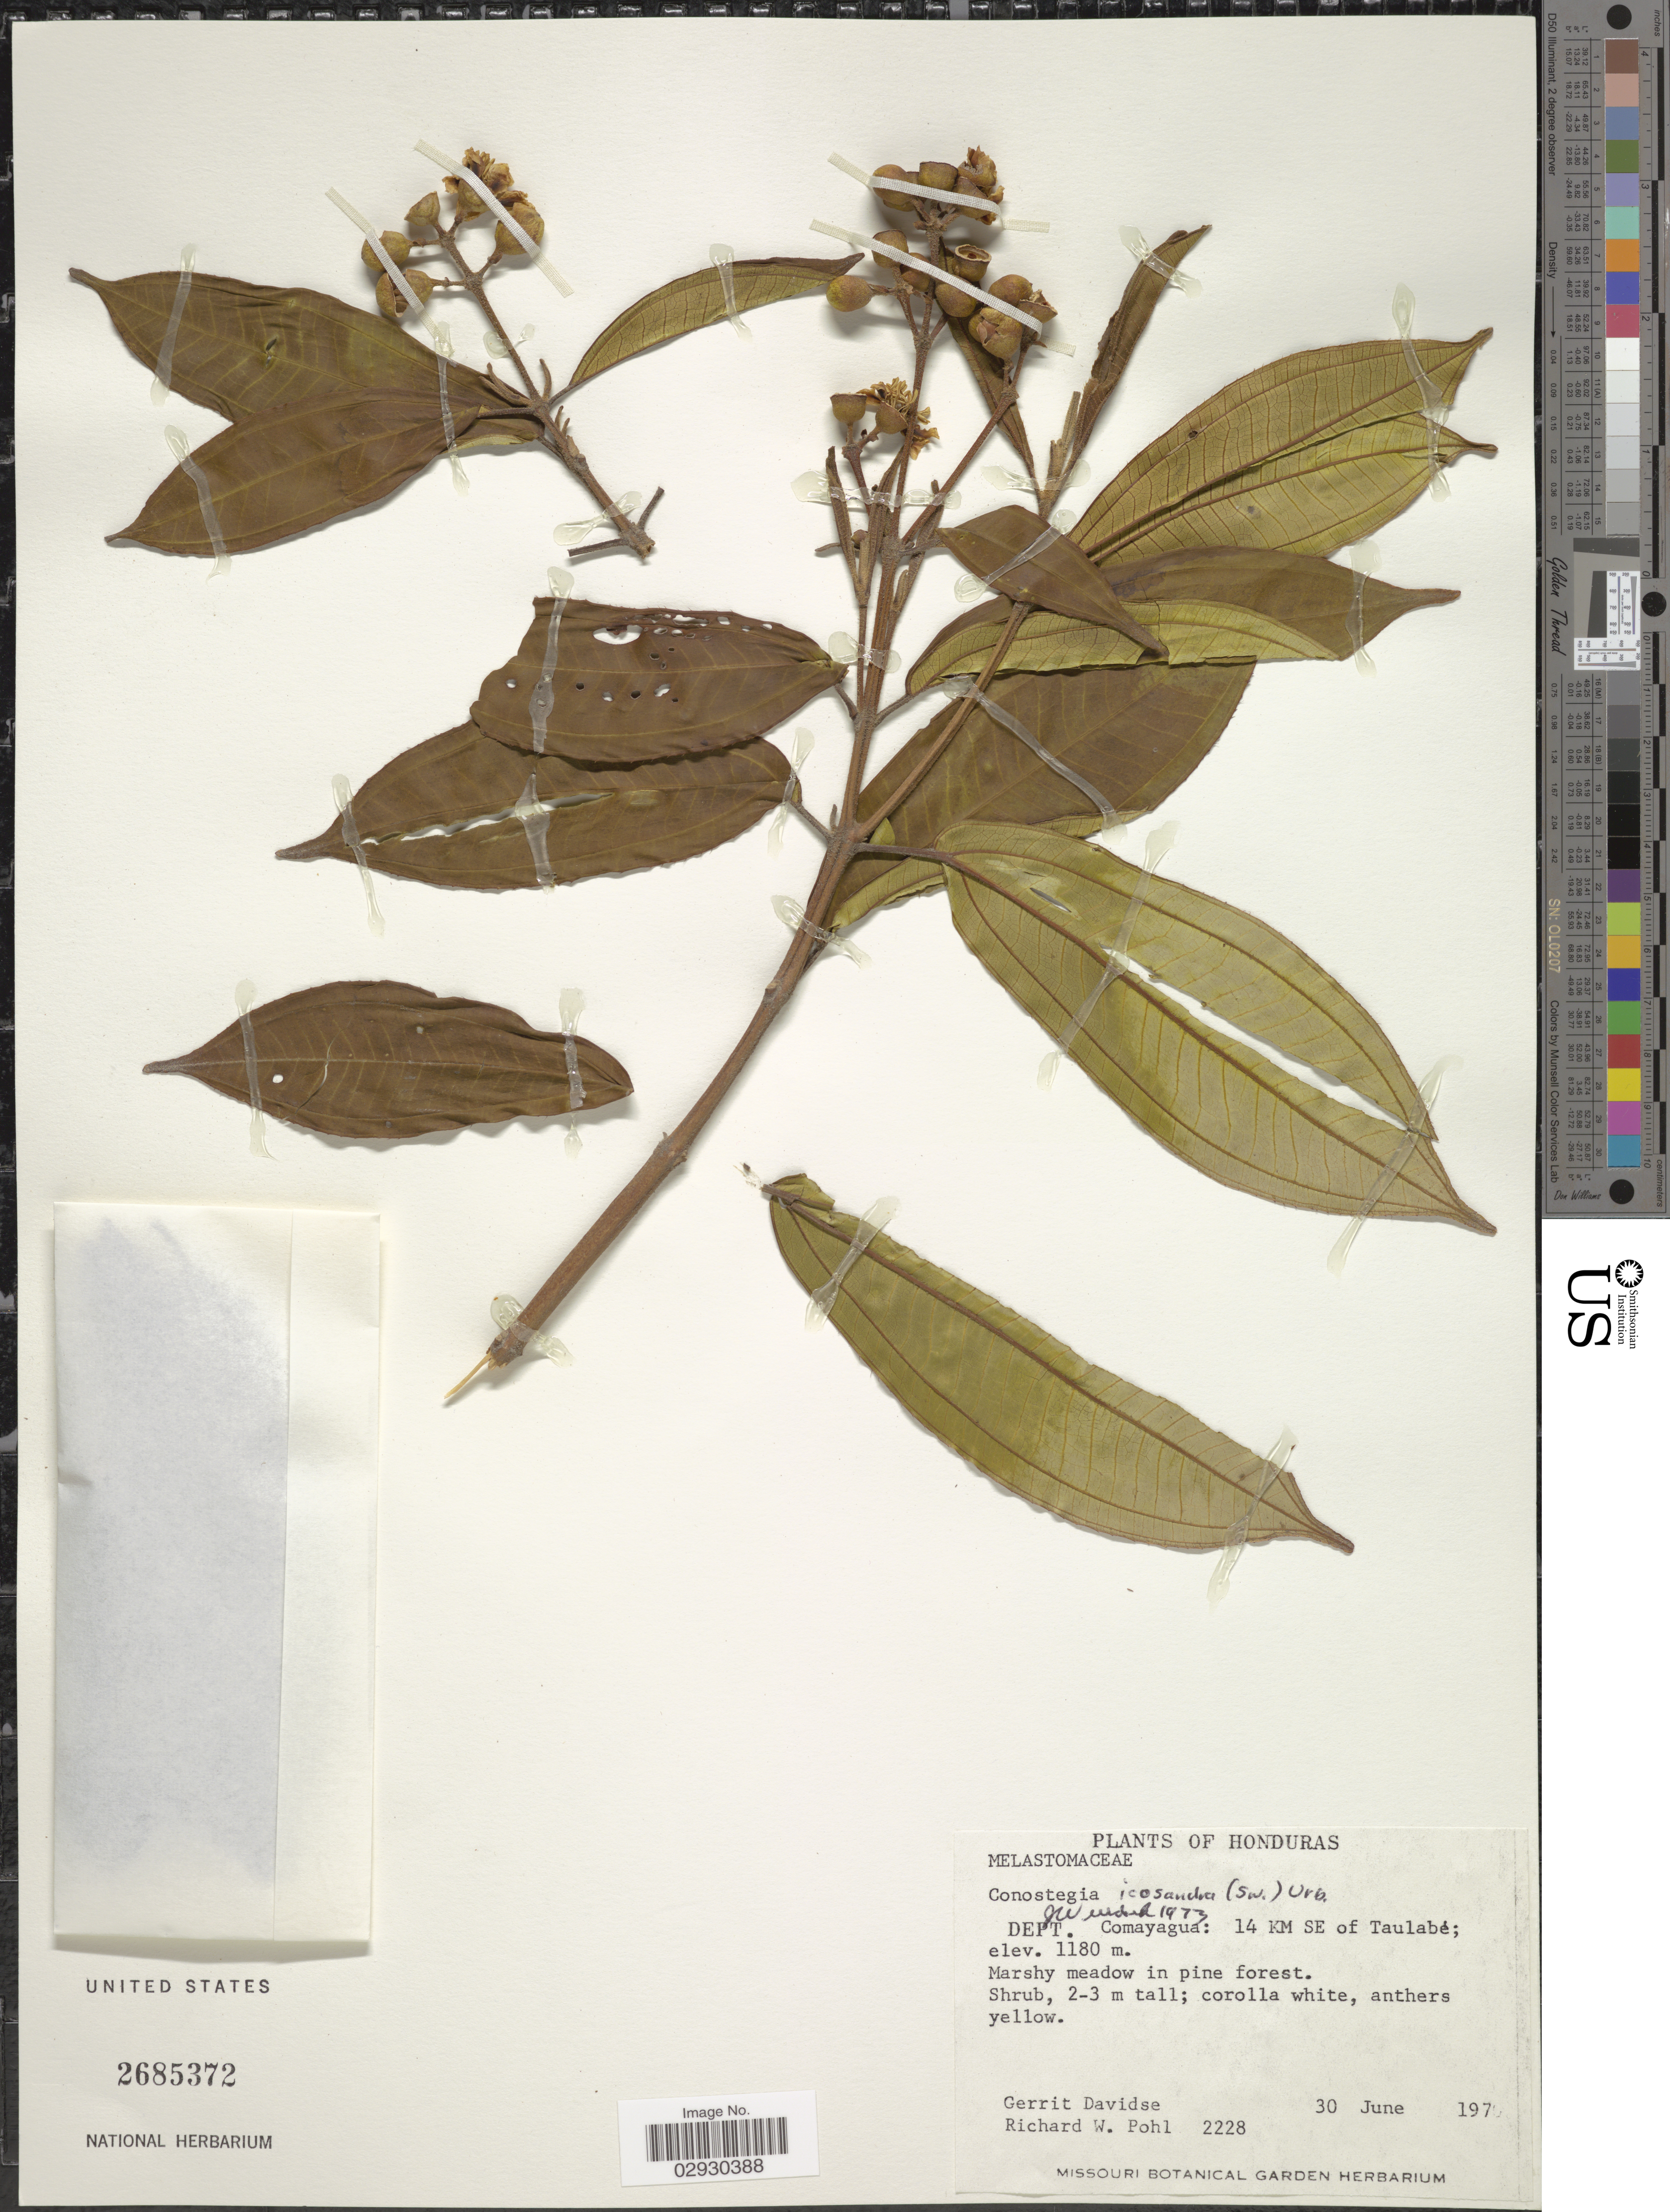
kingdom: Plantae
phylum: Tracheophyta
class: Magnoliopsida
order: Myrtales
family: Melastomataceae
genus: Conostegia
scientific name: Conostegia icosandra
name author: (Sw.) Urb.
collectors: G. Davidse & R. W. Pohl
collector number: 2228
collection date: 1970-06-30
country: Honduras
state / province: Comayagua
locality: Dept. Comayagua: 14 KM SE of Taulabé.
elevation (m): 1180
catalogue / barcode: US 2685372